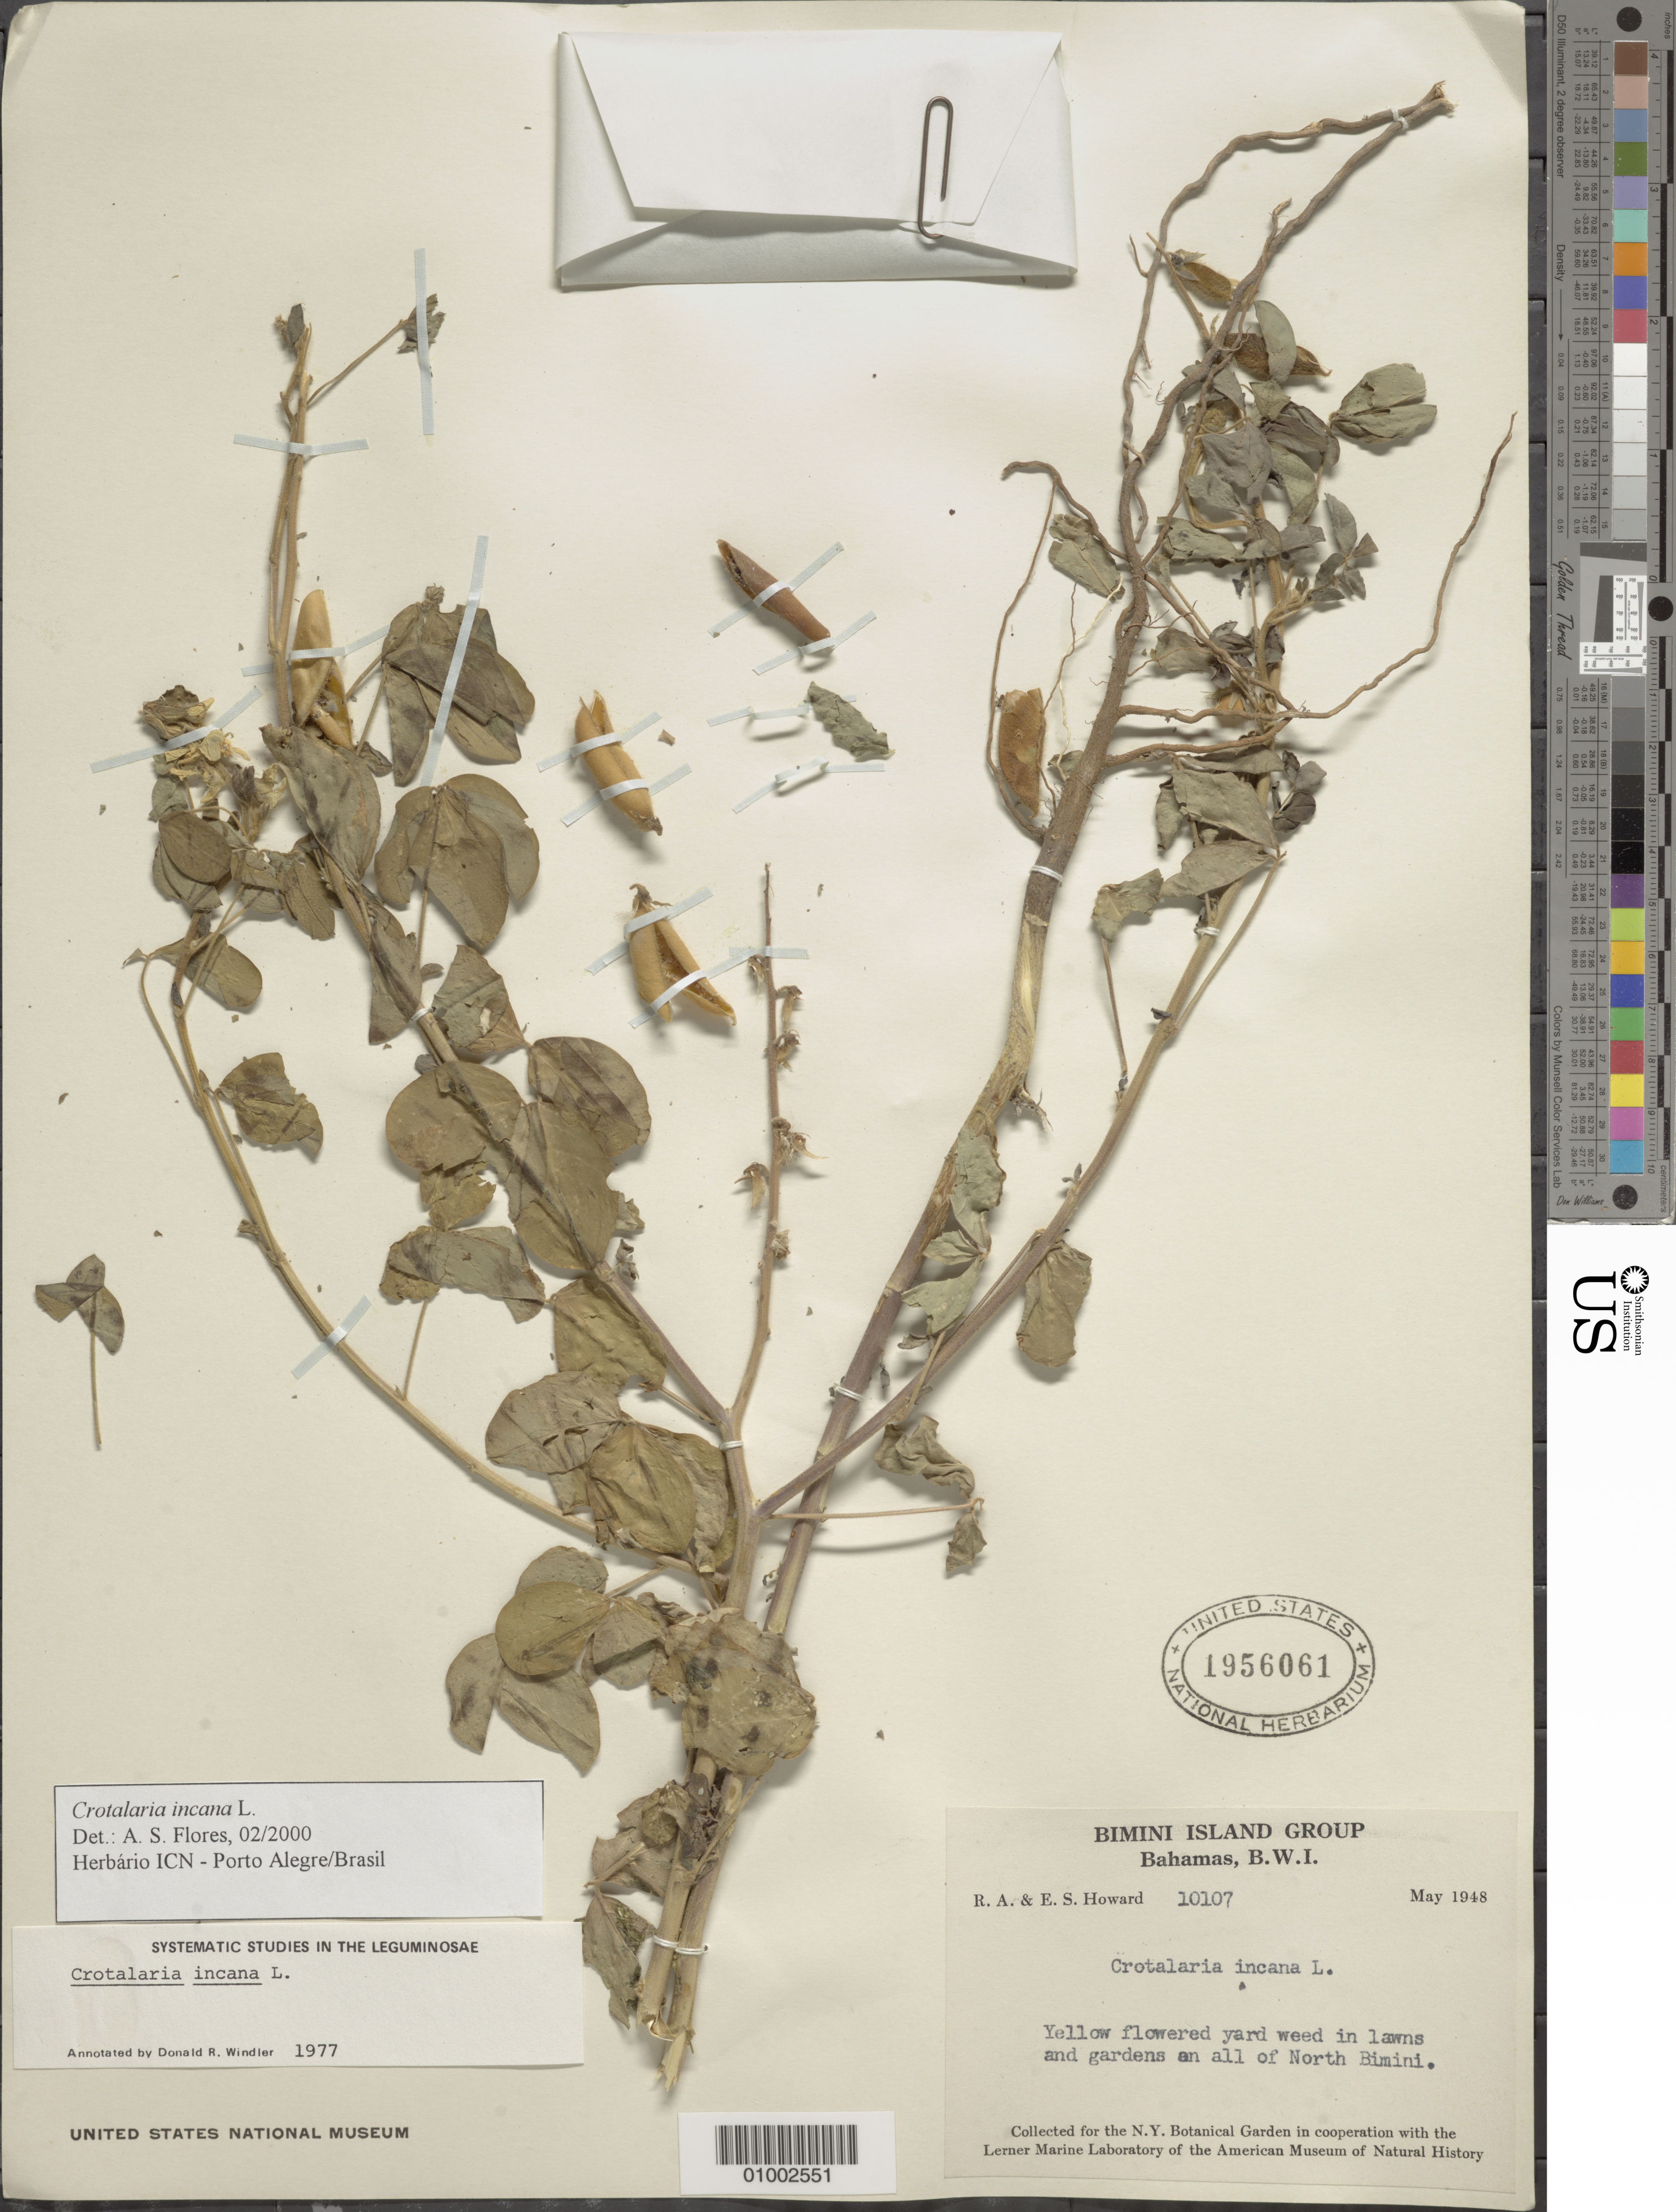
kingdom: Plantae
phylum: Tracheophyta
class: Magnoliopsida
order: Fabales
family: Fabaceae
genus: Crotalaria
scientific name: Crotalaria incana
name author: L.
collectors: R. A. Howard & E. S. Howard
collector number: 10107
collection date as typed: May 1948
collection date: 1948-05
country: Bahamas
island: North Bimini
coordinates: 0 N, 0 E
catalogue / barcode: US 1956061